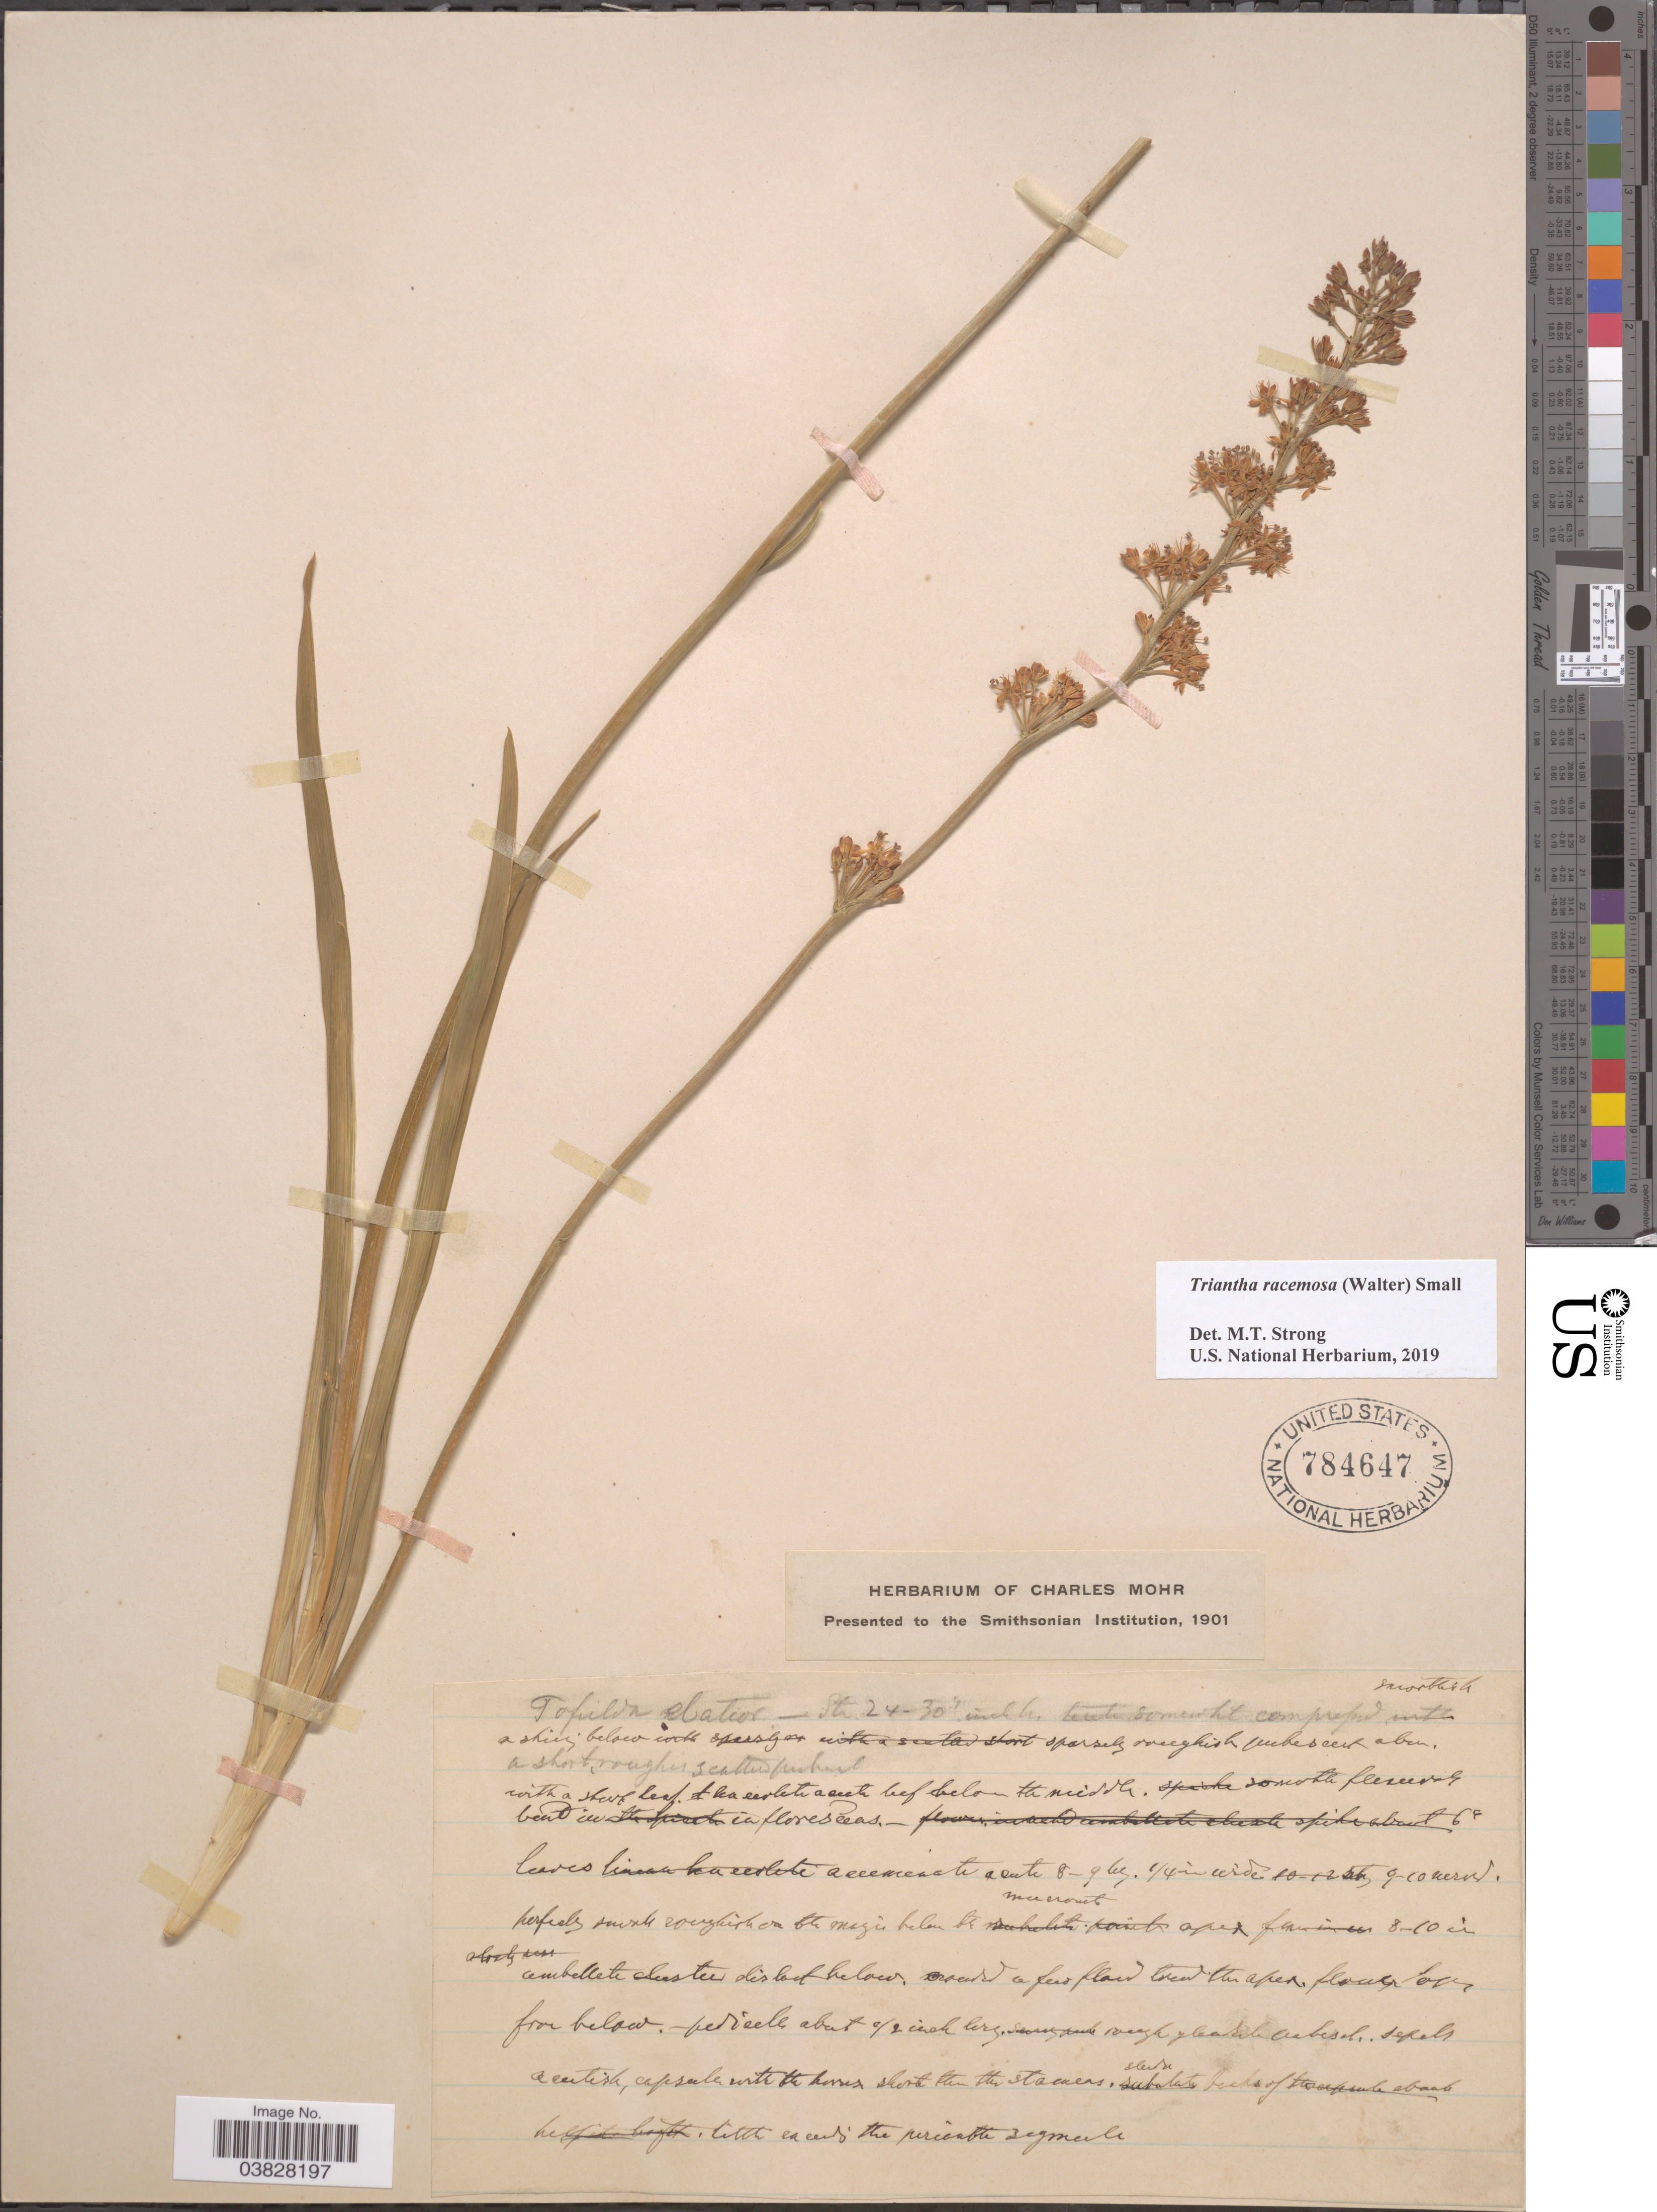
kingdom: Plantae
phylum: Tracheophyta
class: Liliopsida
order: Alismatales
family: Tofieldiaceae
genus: Triantha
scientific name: Triantha racemosa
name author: (Walter) Small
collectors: ex herb. Charles Mohr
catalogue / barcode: US 784647